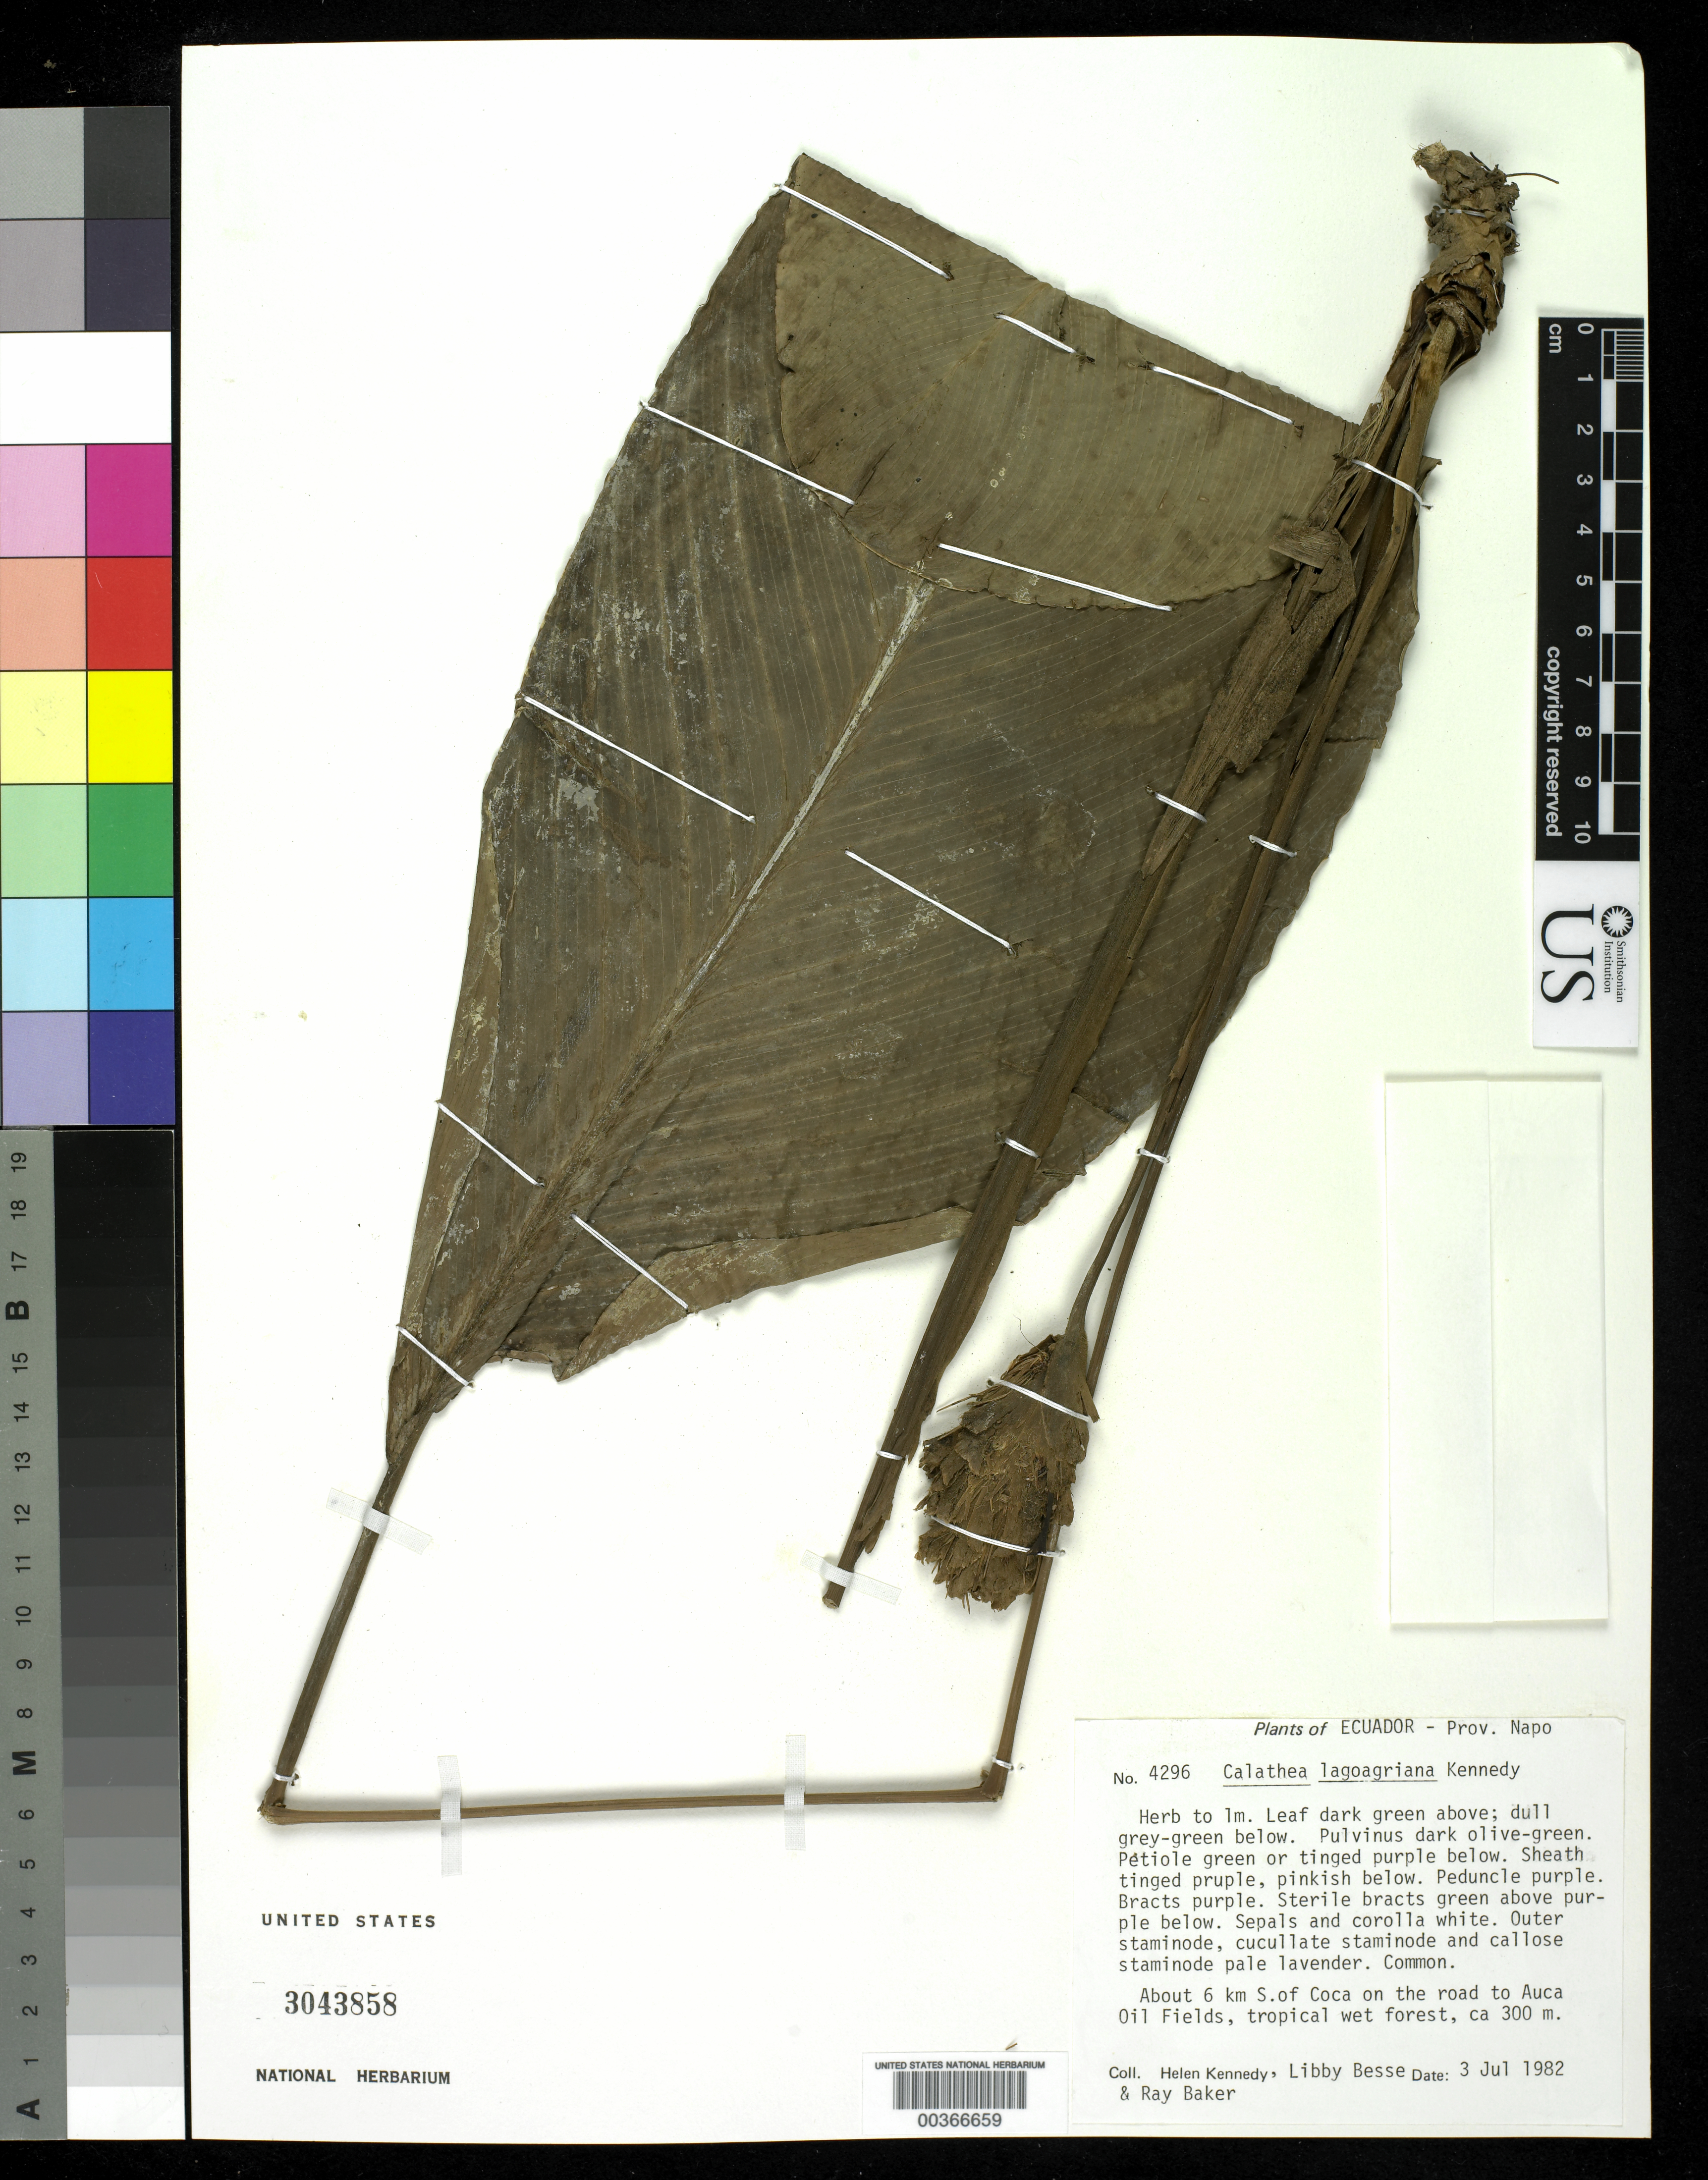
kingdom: Plantae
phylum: Tracheophyta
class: Liliopsida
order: Zingiberales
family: Marantaceae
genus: Goeppertia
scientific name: Goeppertia lagoagriana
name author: (H. Kenn.) Borchs. & S. Suárez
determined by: Strong, Mark T., (BOT), Smithsonian Institution - National Museum of Natural History (UNITED STATES)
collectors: H. Kennedy, Libby Besse & R. F. Baker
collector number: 4296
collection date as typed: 03 Jul 1982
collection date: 1982-07-03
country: Ecuador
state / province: Napo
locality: About 6 km s. of coca on road to auca oil fields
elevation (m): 300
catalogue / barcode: US 3043858